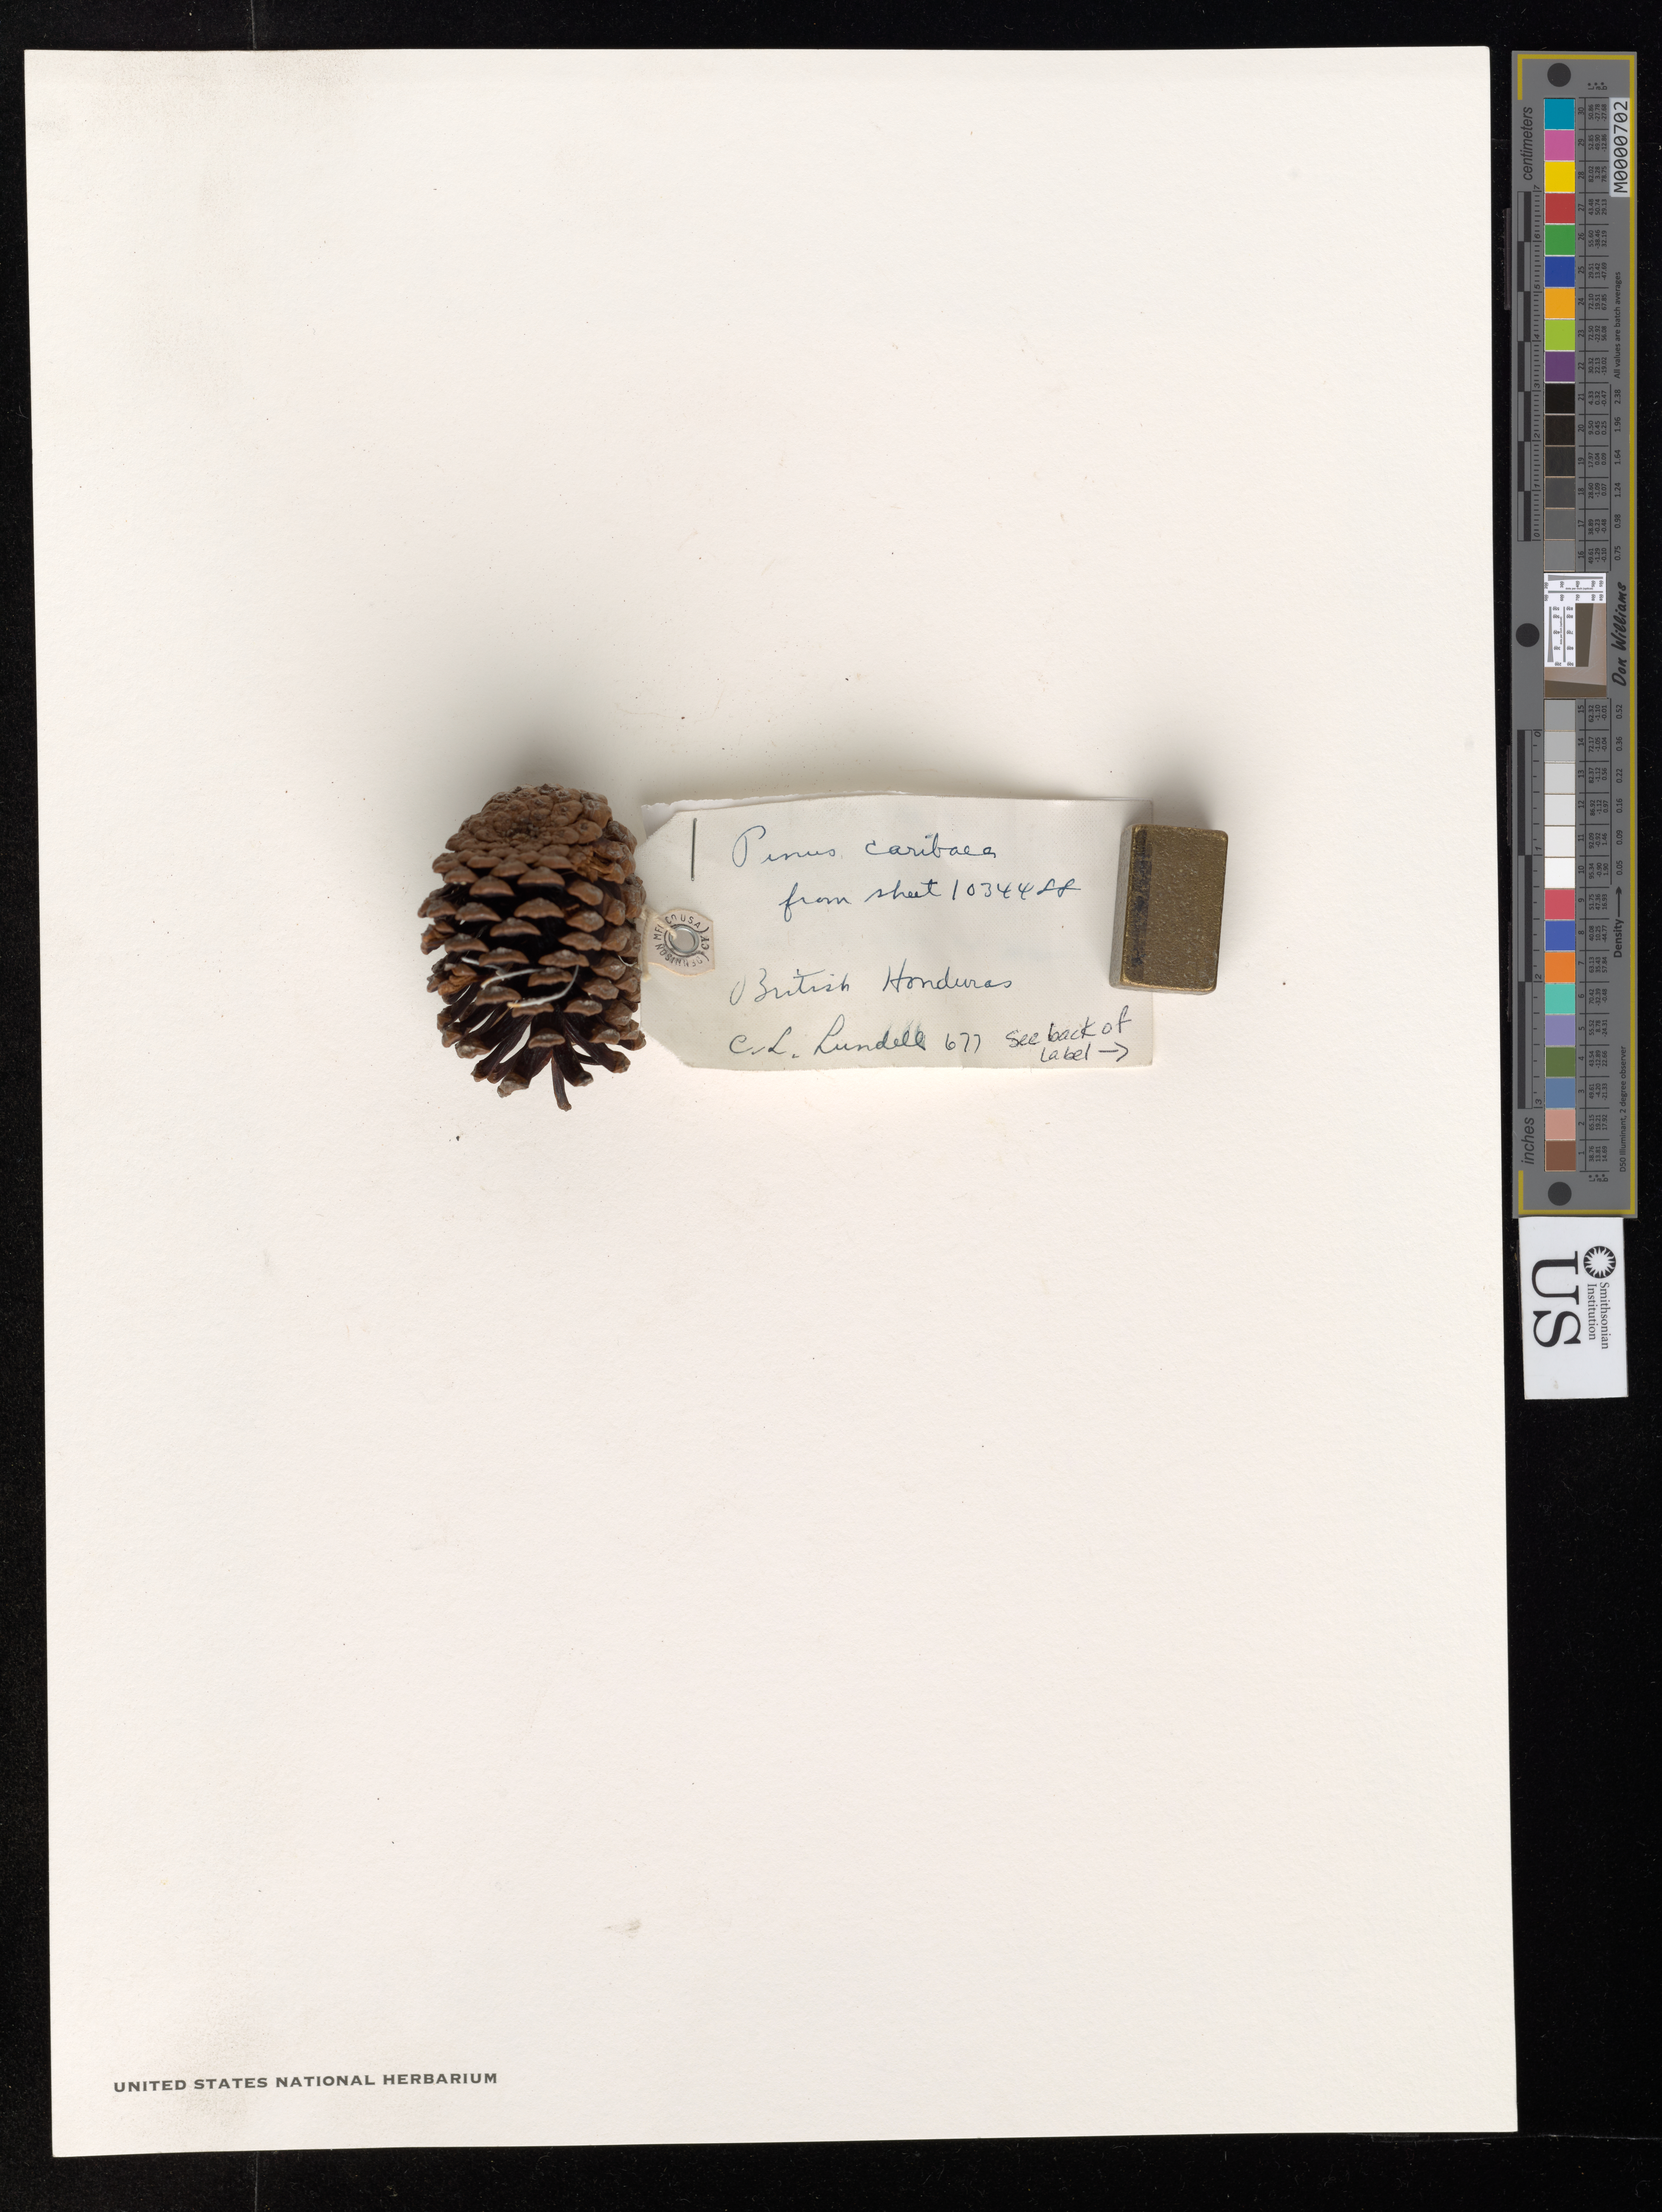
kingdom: Plantae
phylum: Tracheophyta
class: Pinopsida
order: Pinales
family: Pinaceae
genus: Pinus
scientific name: Pinus caribaea var. hondurensis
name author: (Sénécl.) W.H.G. Barrett & Golfari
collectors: C. L. Lundell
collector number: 677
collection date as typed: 08 Nov 1929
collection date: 1929-11-08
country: Belize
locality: Honey Camp, British Honduras, Coastal Region.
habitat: North-facing slope. Cloud forest.